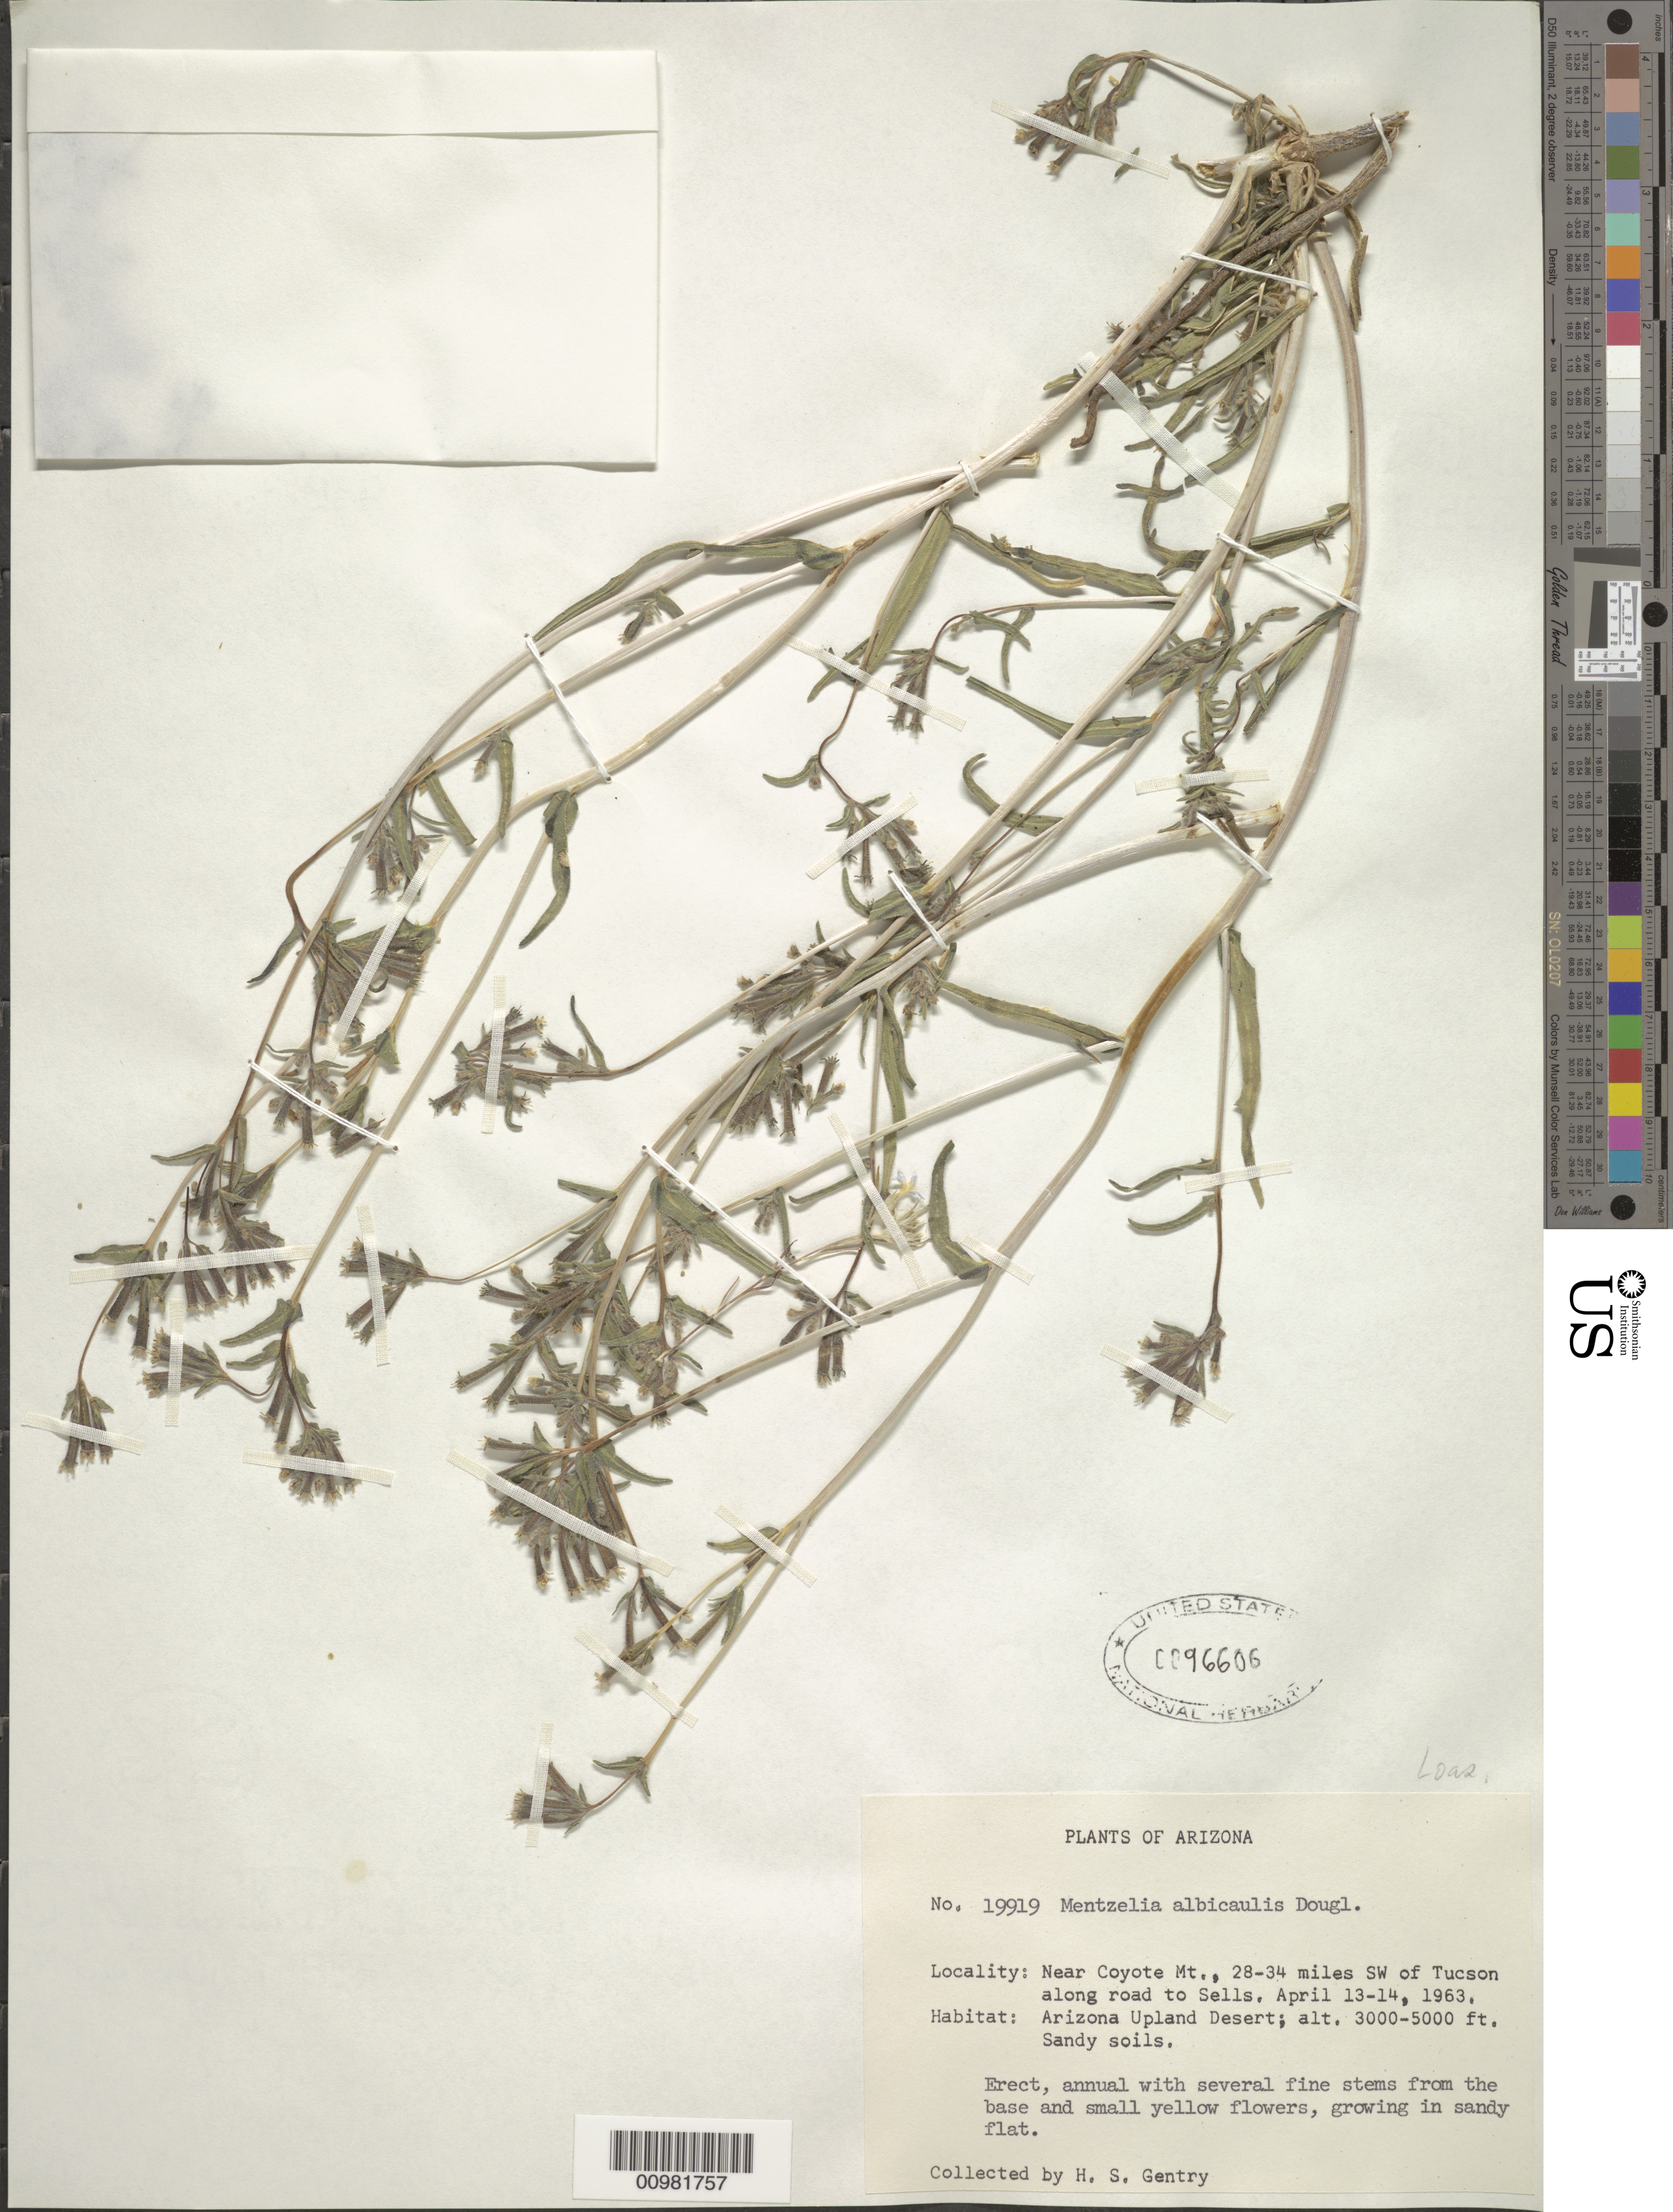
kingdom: Plantae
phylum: Tracheophyta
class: Magnoliopsida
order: Cornales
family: Loasaceae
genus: Mentzelia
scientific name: Mentzelia albicaulis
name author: (Douglas ex Hook.) Douglas ex Torr. & A. Gray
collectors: H. S. Gentry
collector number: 19919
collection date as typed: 13 Apr 1963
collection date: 1963-04-13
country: United States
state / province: Arizona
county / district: Pima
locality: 28-34 mi. SW of Tucson; Near Coyote Mt.; along road to Sells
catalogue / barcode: US 96606